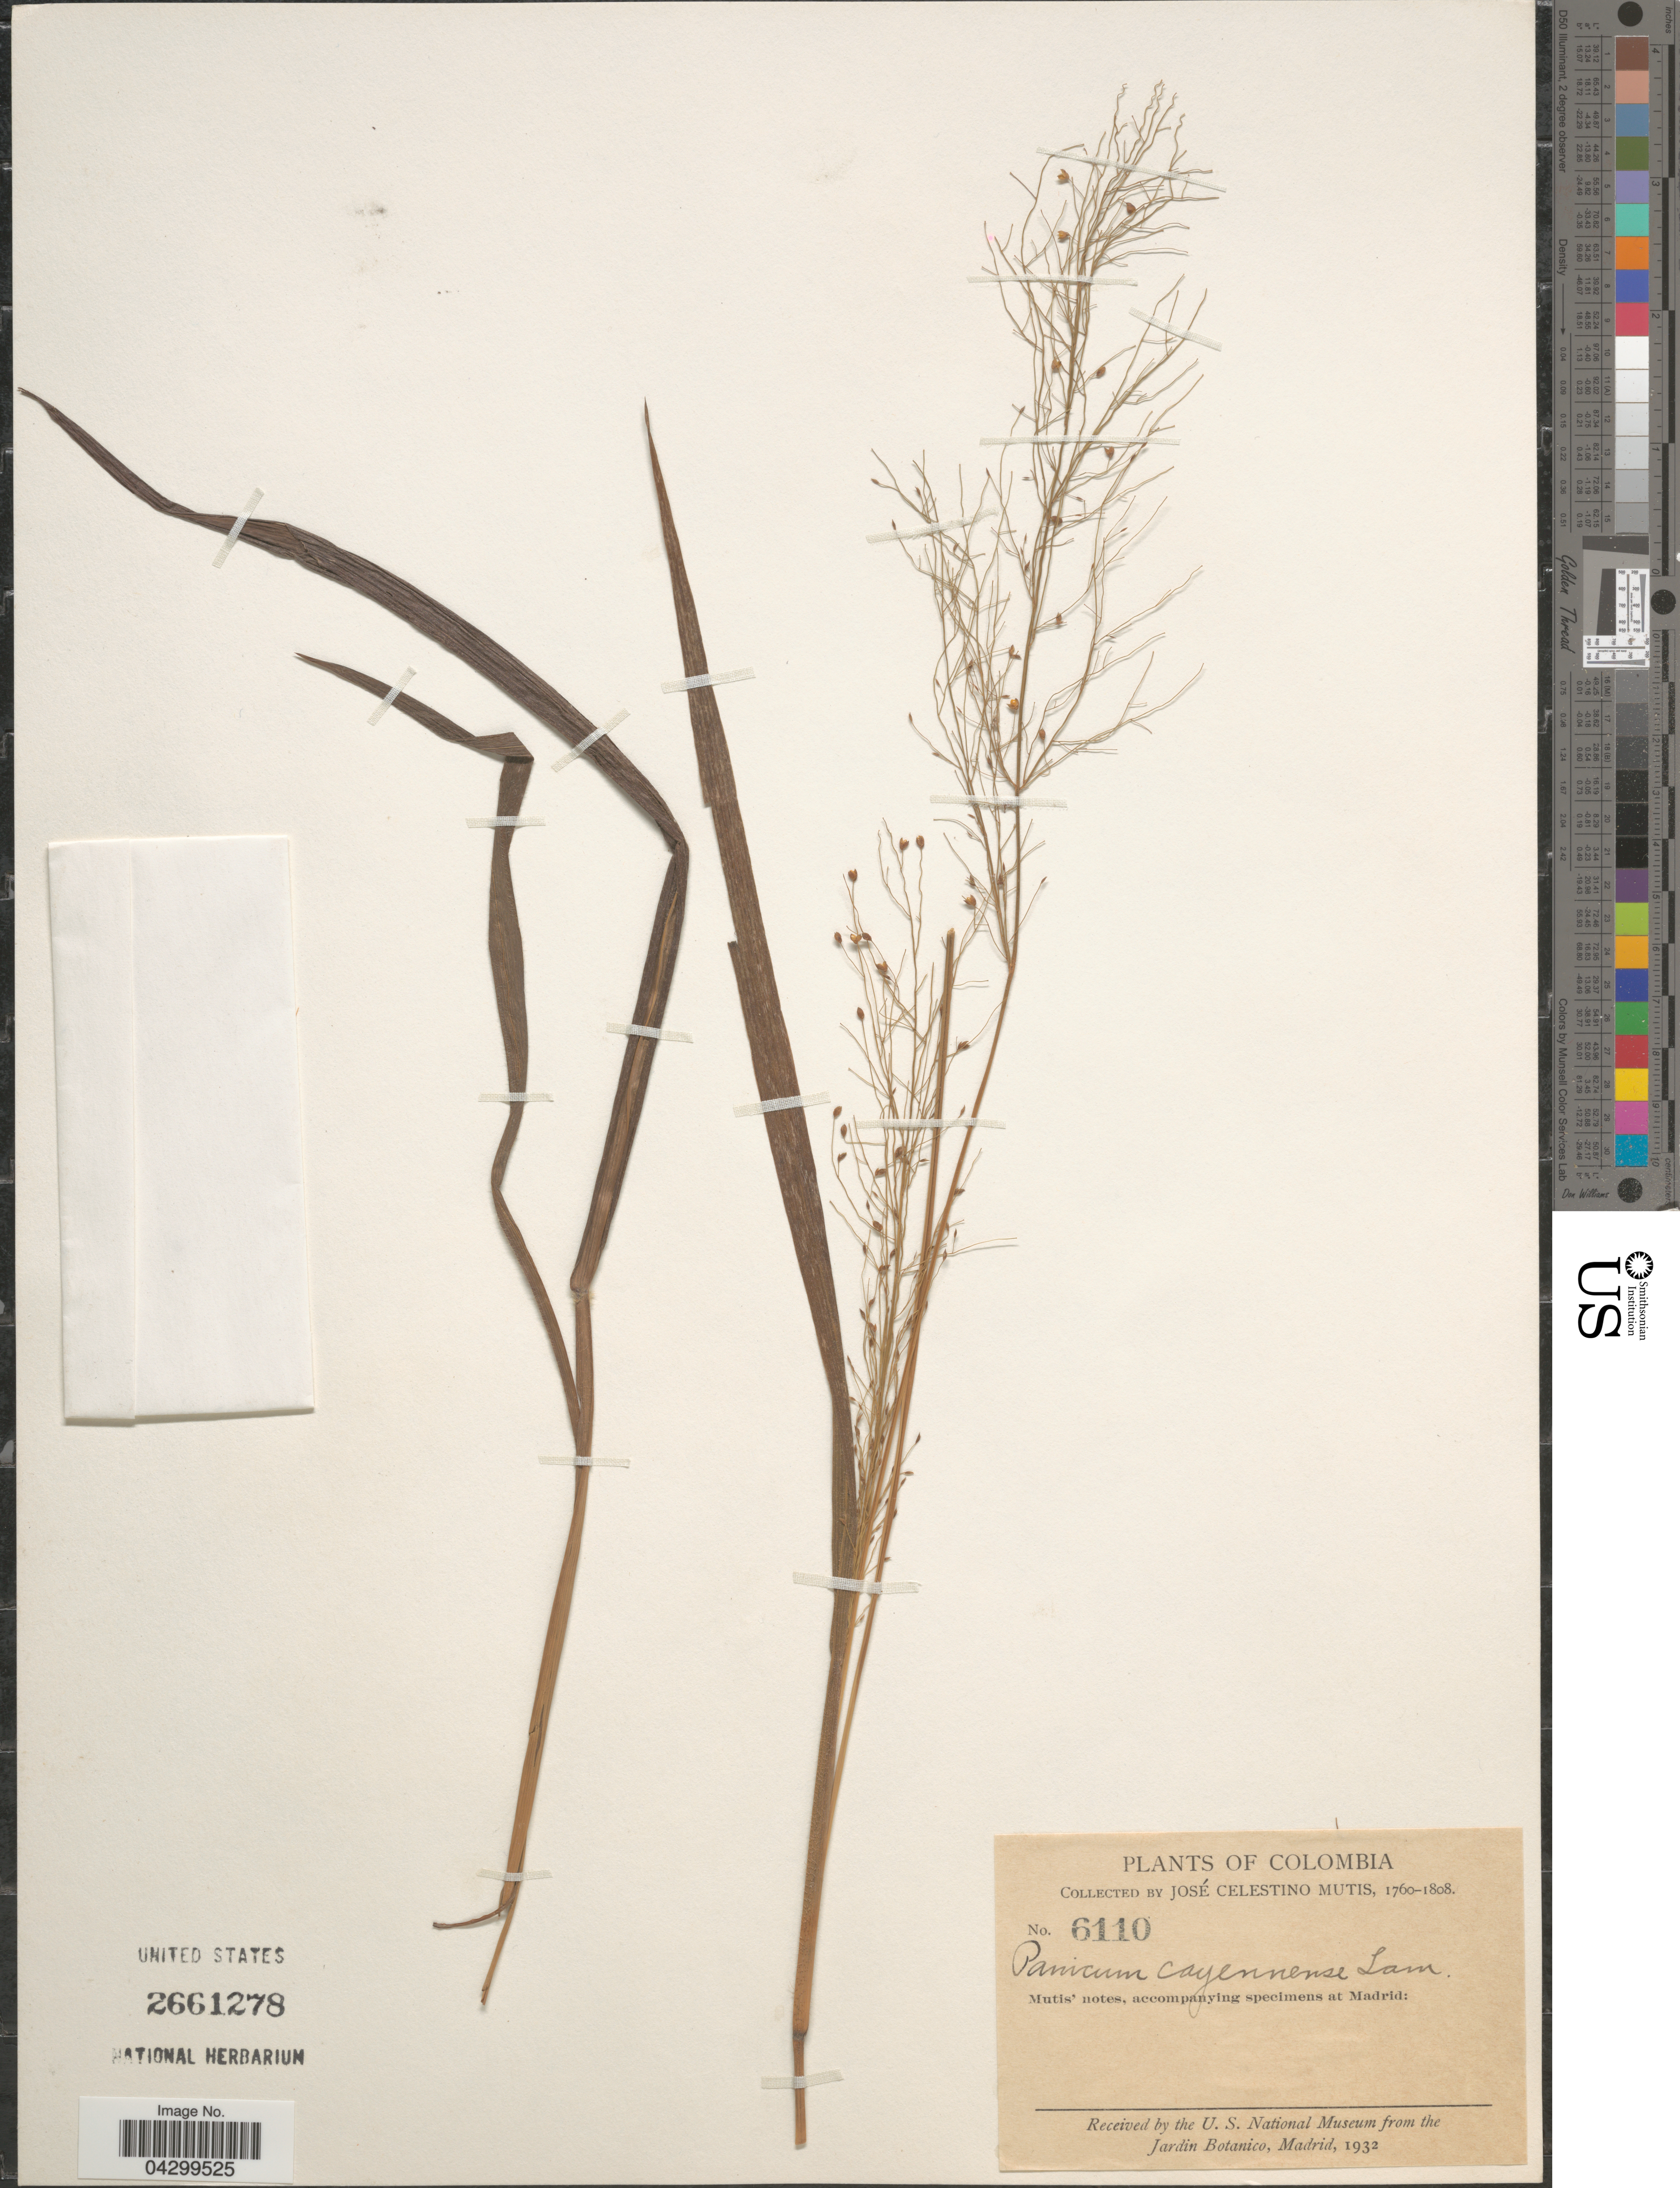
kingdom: Plantae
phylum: Tracheophyta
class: Liliopsida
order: Poales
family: Poaceae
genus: Panicum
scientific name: Panicum cayennense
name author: Lam.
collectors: J. C. B. Mutis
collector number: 6110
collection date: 1760/1808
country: Colombia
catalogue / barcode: US 2661278